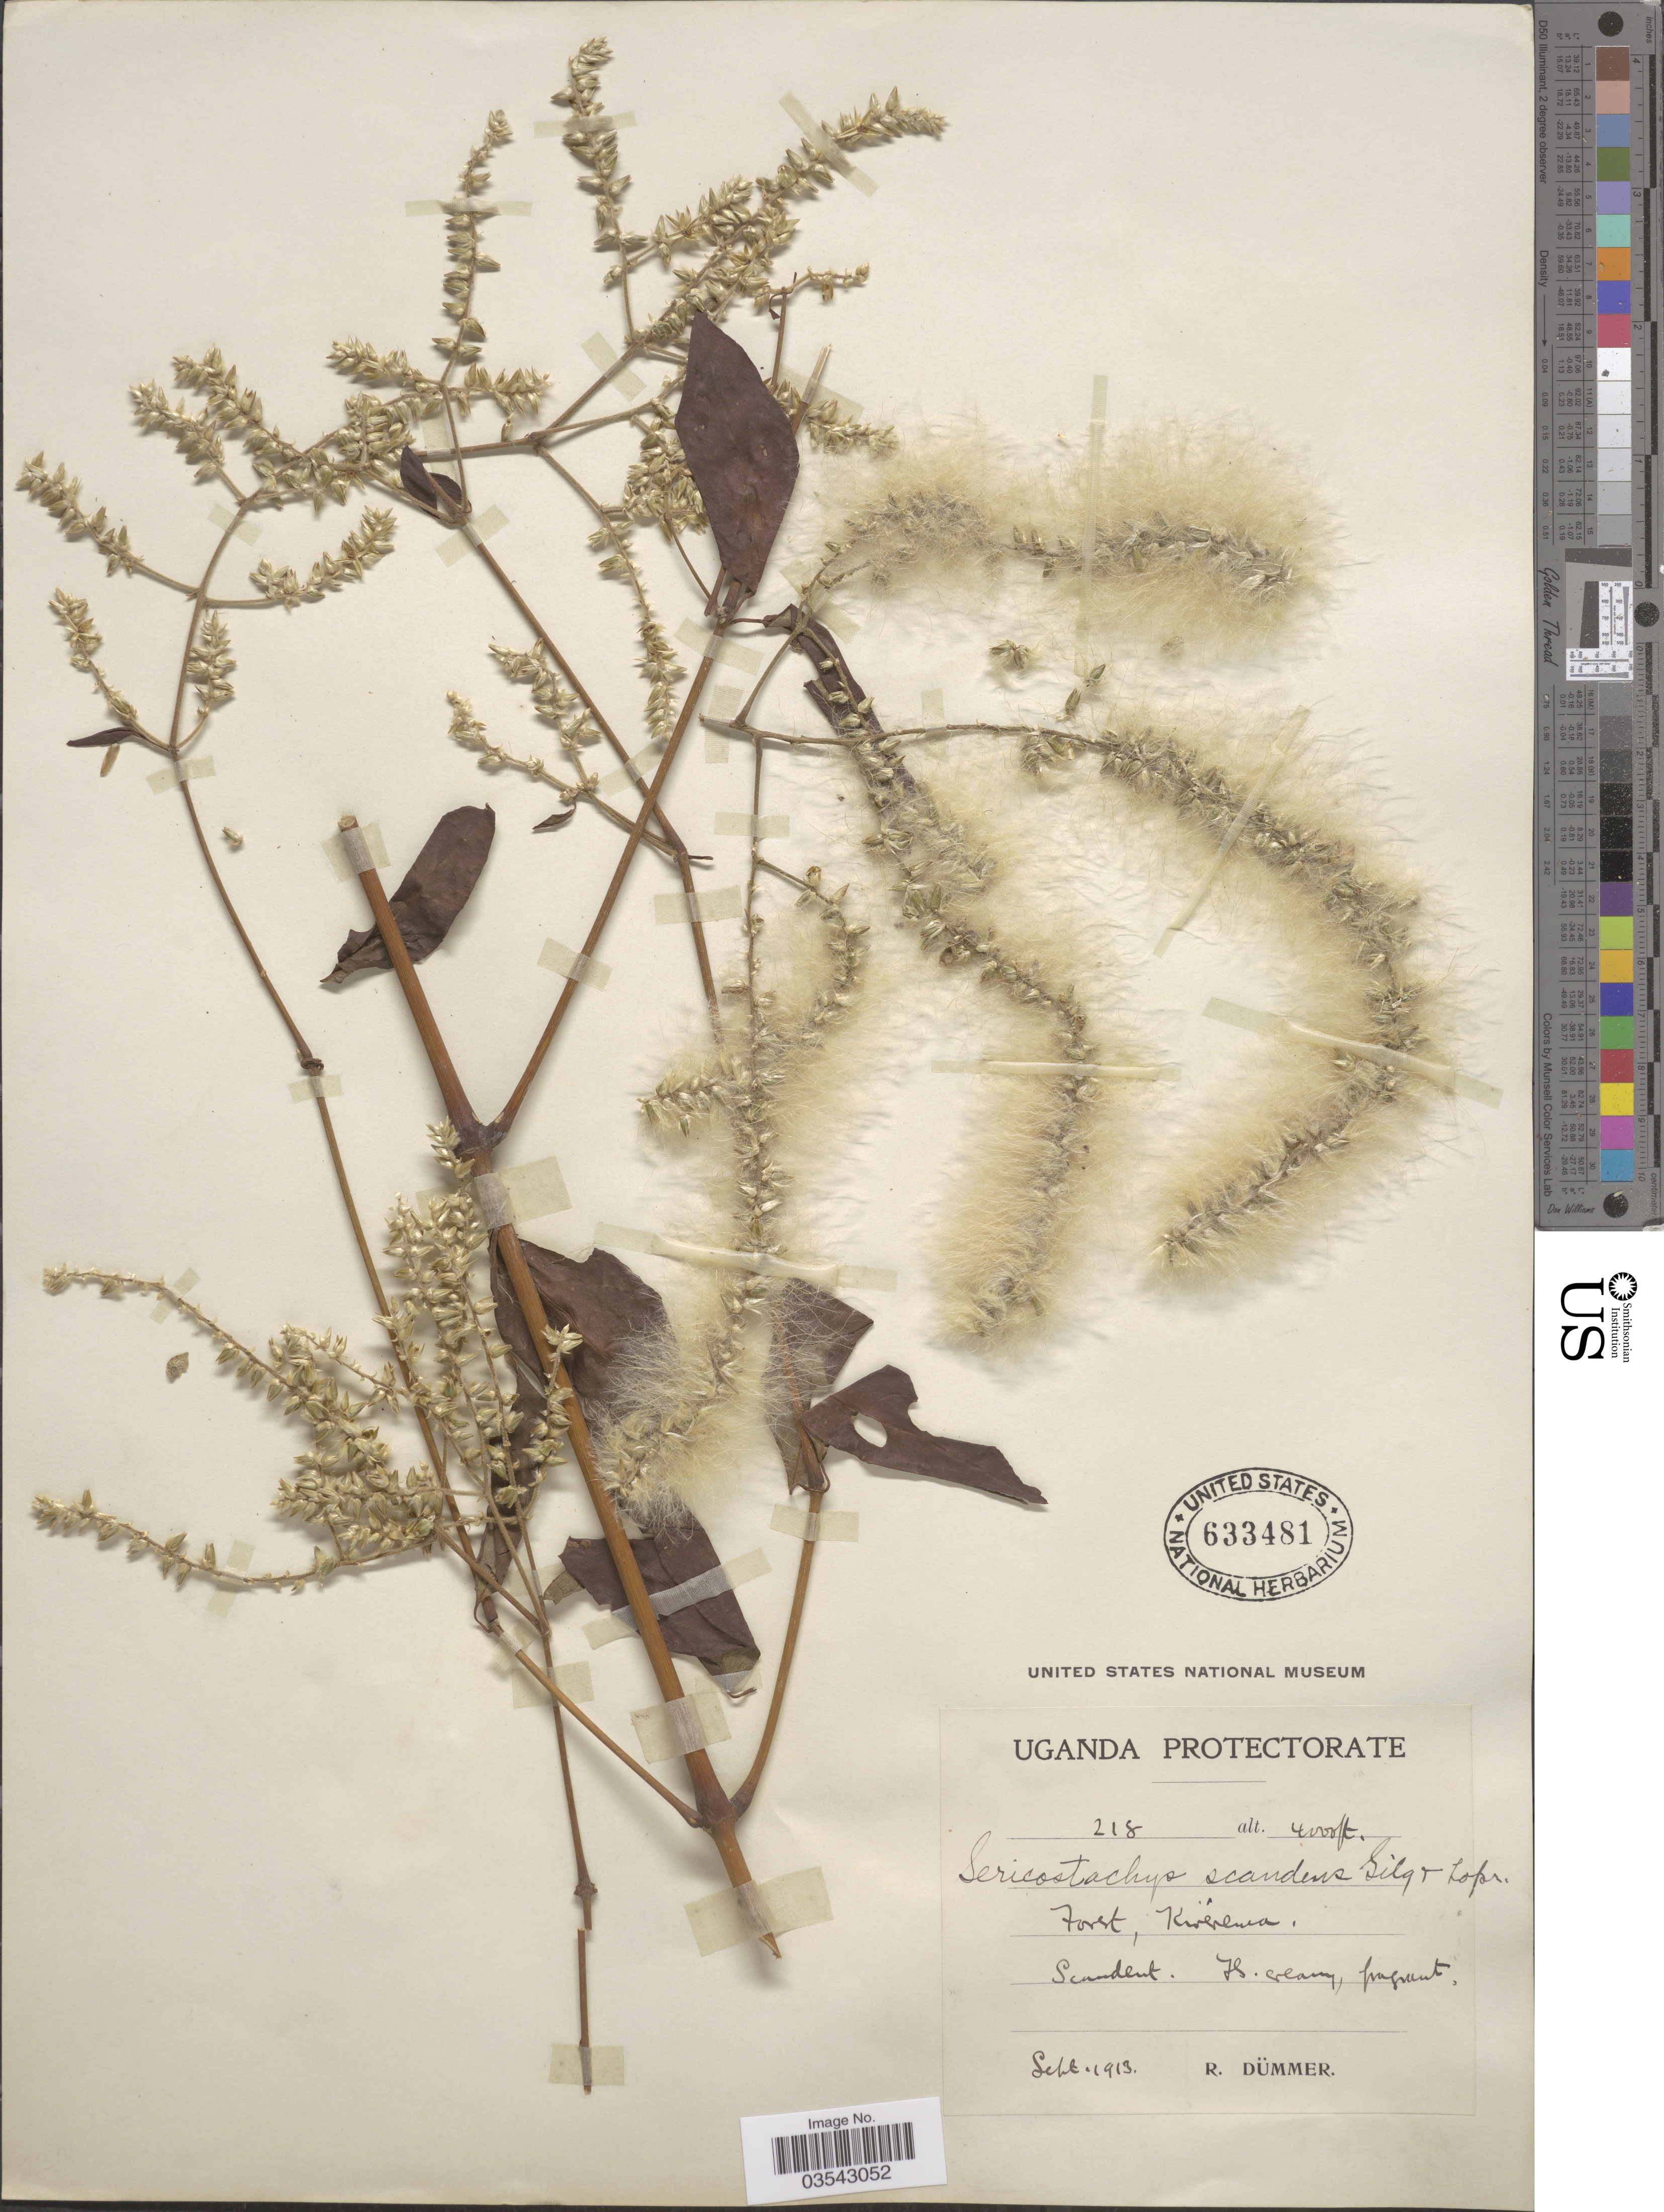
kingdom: Plantae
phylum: Tracheophyta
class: Magnoliopsida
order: Caryophyllales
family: Amaranthaceae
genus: Sericostachys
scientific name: Sericostachys scandens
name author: Gilg & Lopr.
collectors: R. A. Dümmer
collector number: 218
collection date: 1913-09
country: Uganda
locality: Uganda Protectorate. Forest, Kirerema.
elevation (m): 1219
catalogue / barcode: US 633481